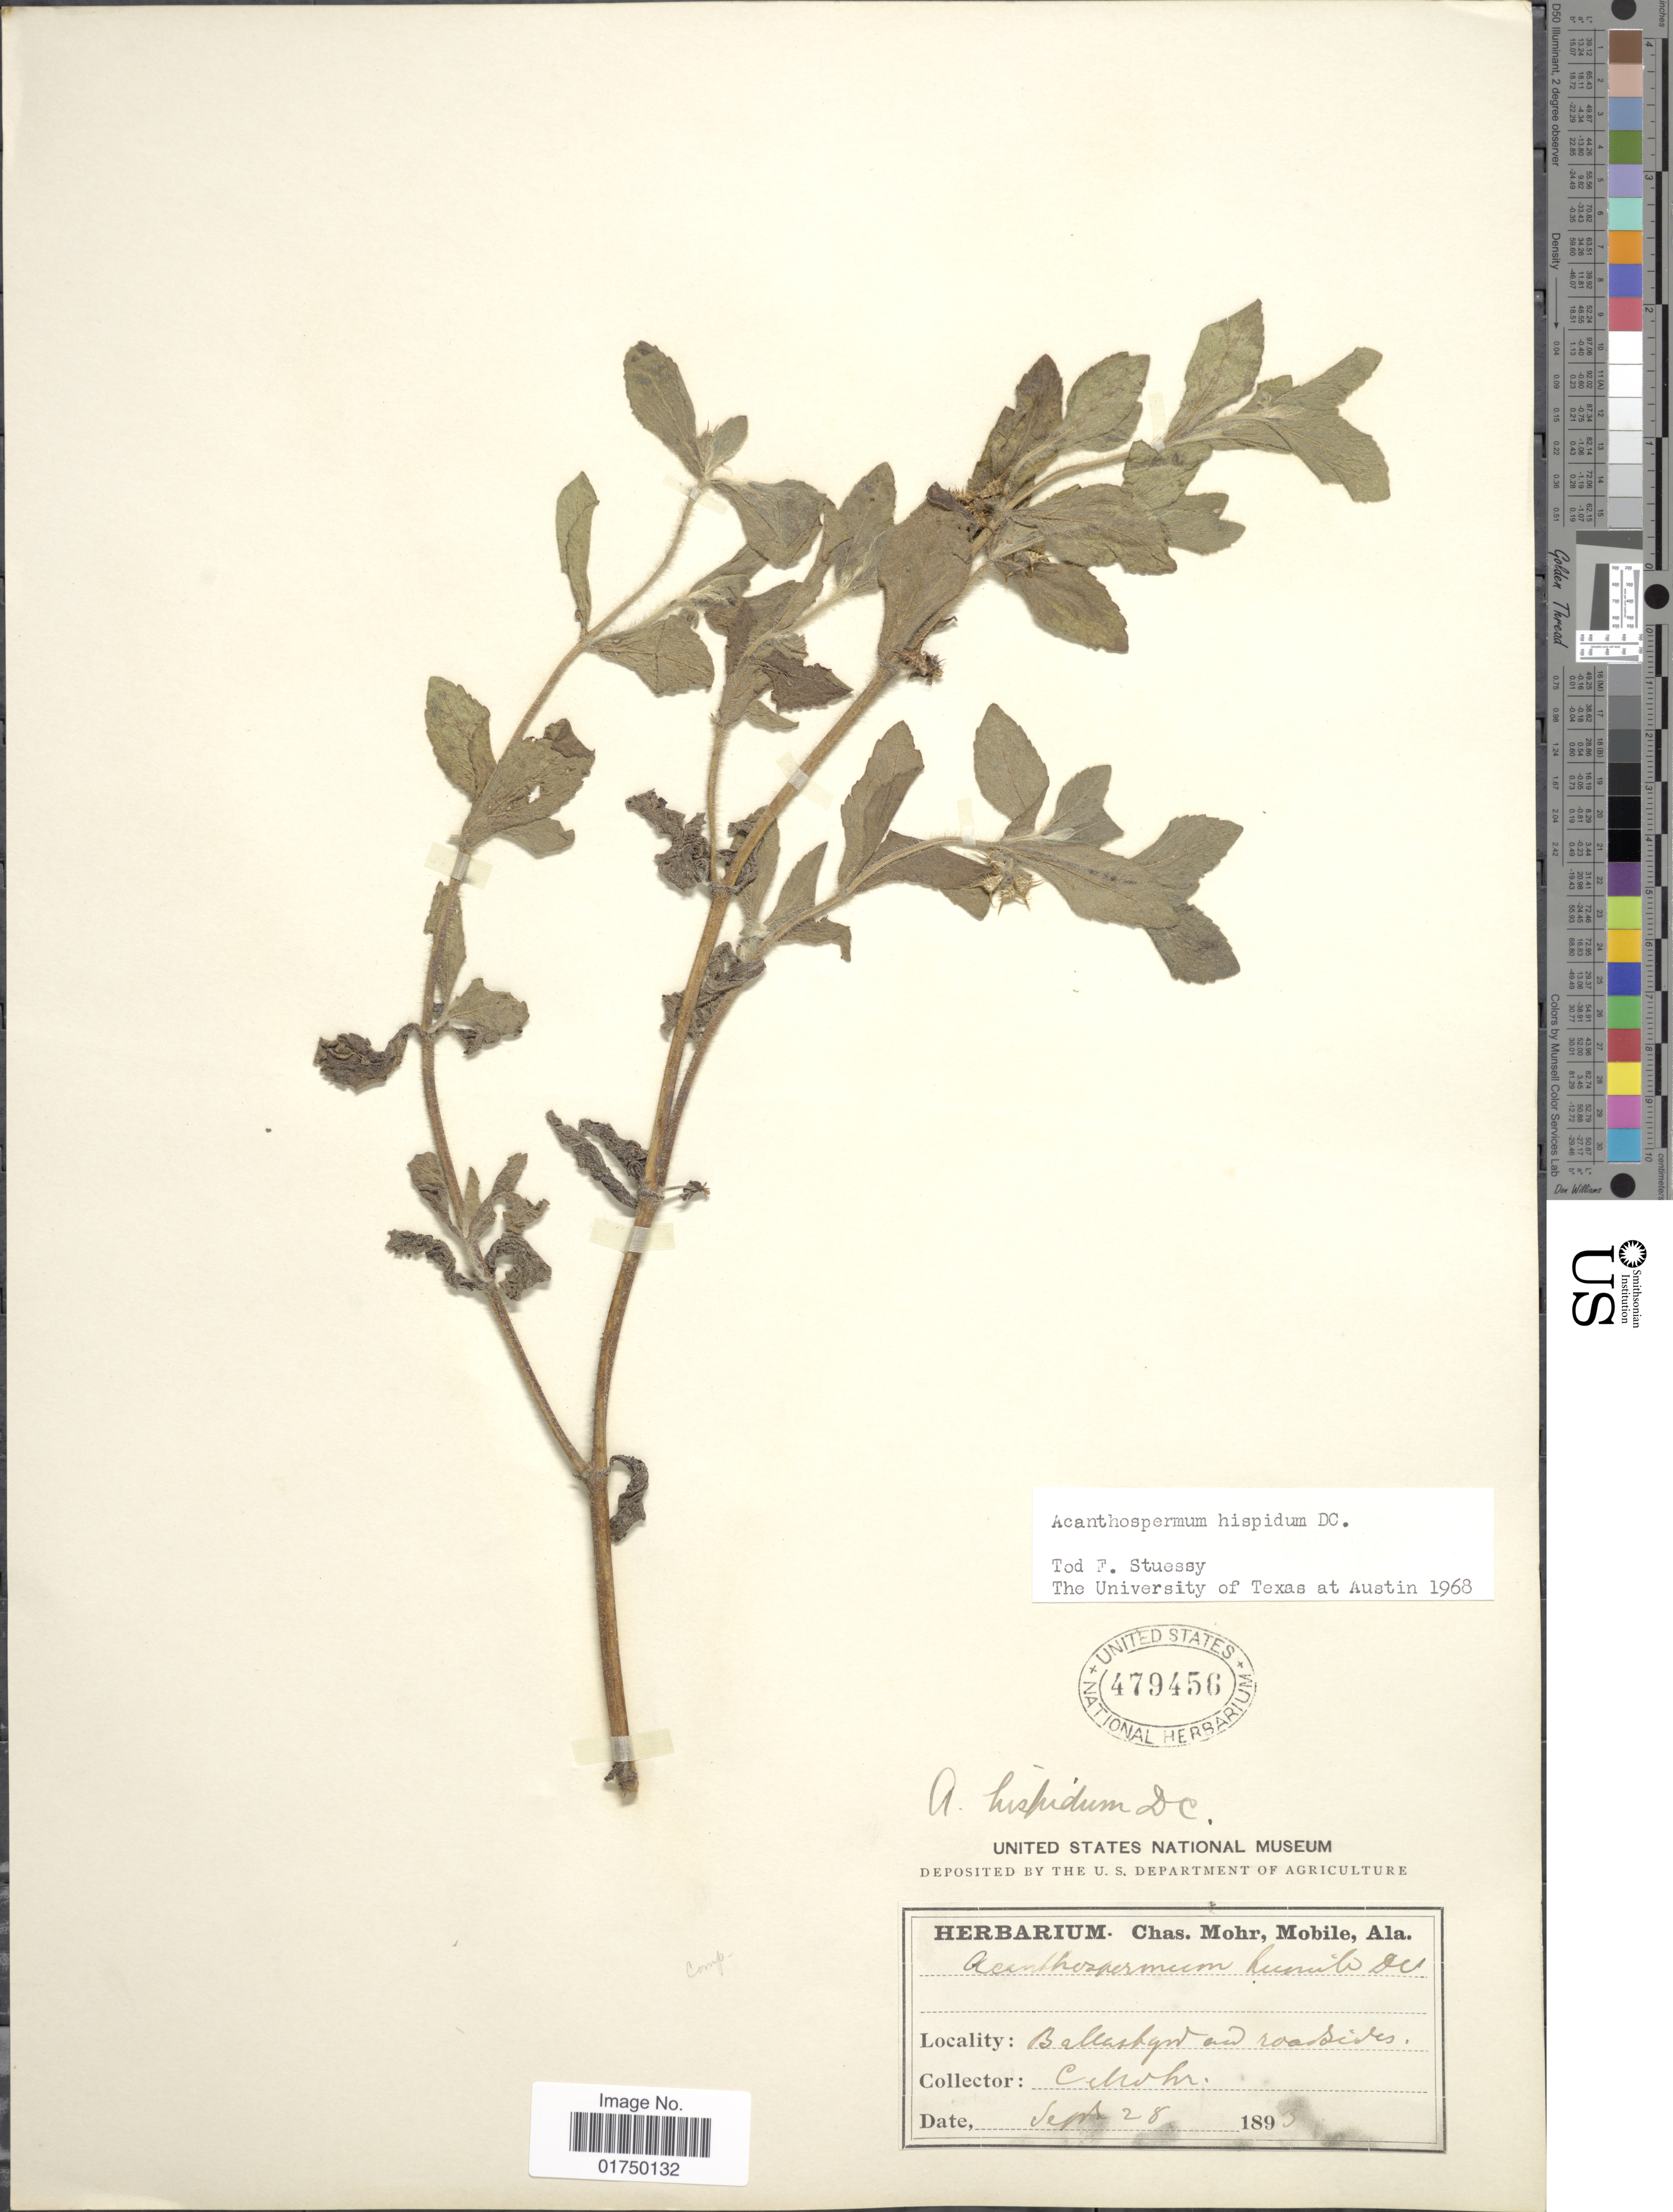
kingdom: Plantae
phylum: Tracheophyta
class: Magnoliopsida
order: Asterales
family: Asteraceae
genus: Acanthospermum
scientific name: Acanthospermum hispidum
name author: DC.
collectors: C. T. Mohr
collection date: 1893-09-28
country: United States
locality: Ballast ground roadsides.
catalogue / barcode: US 479456